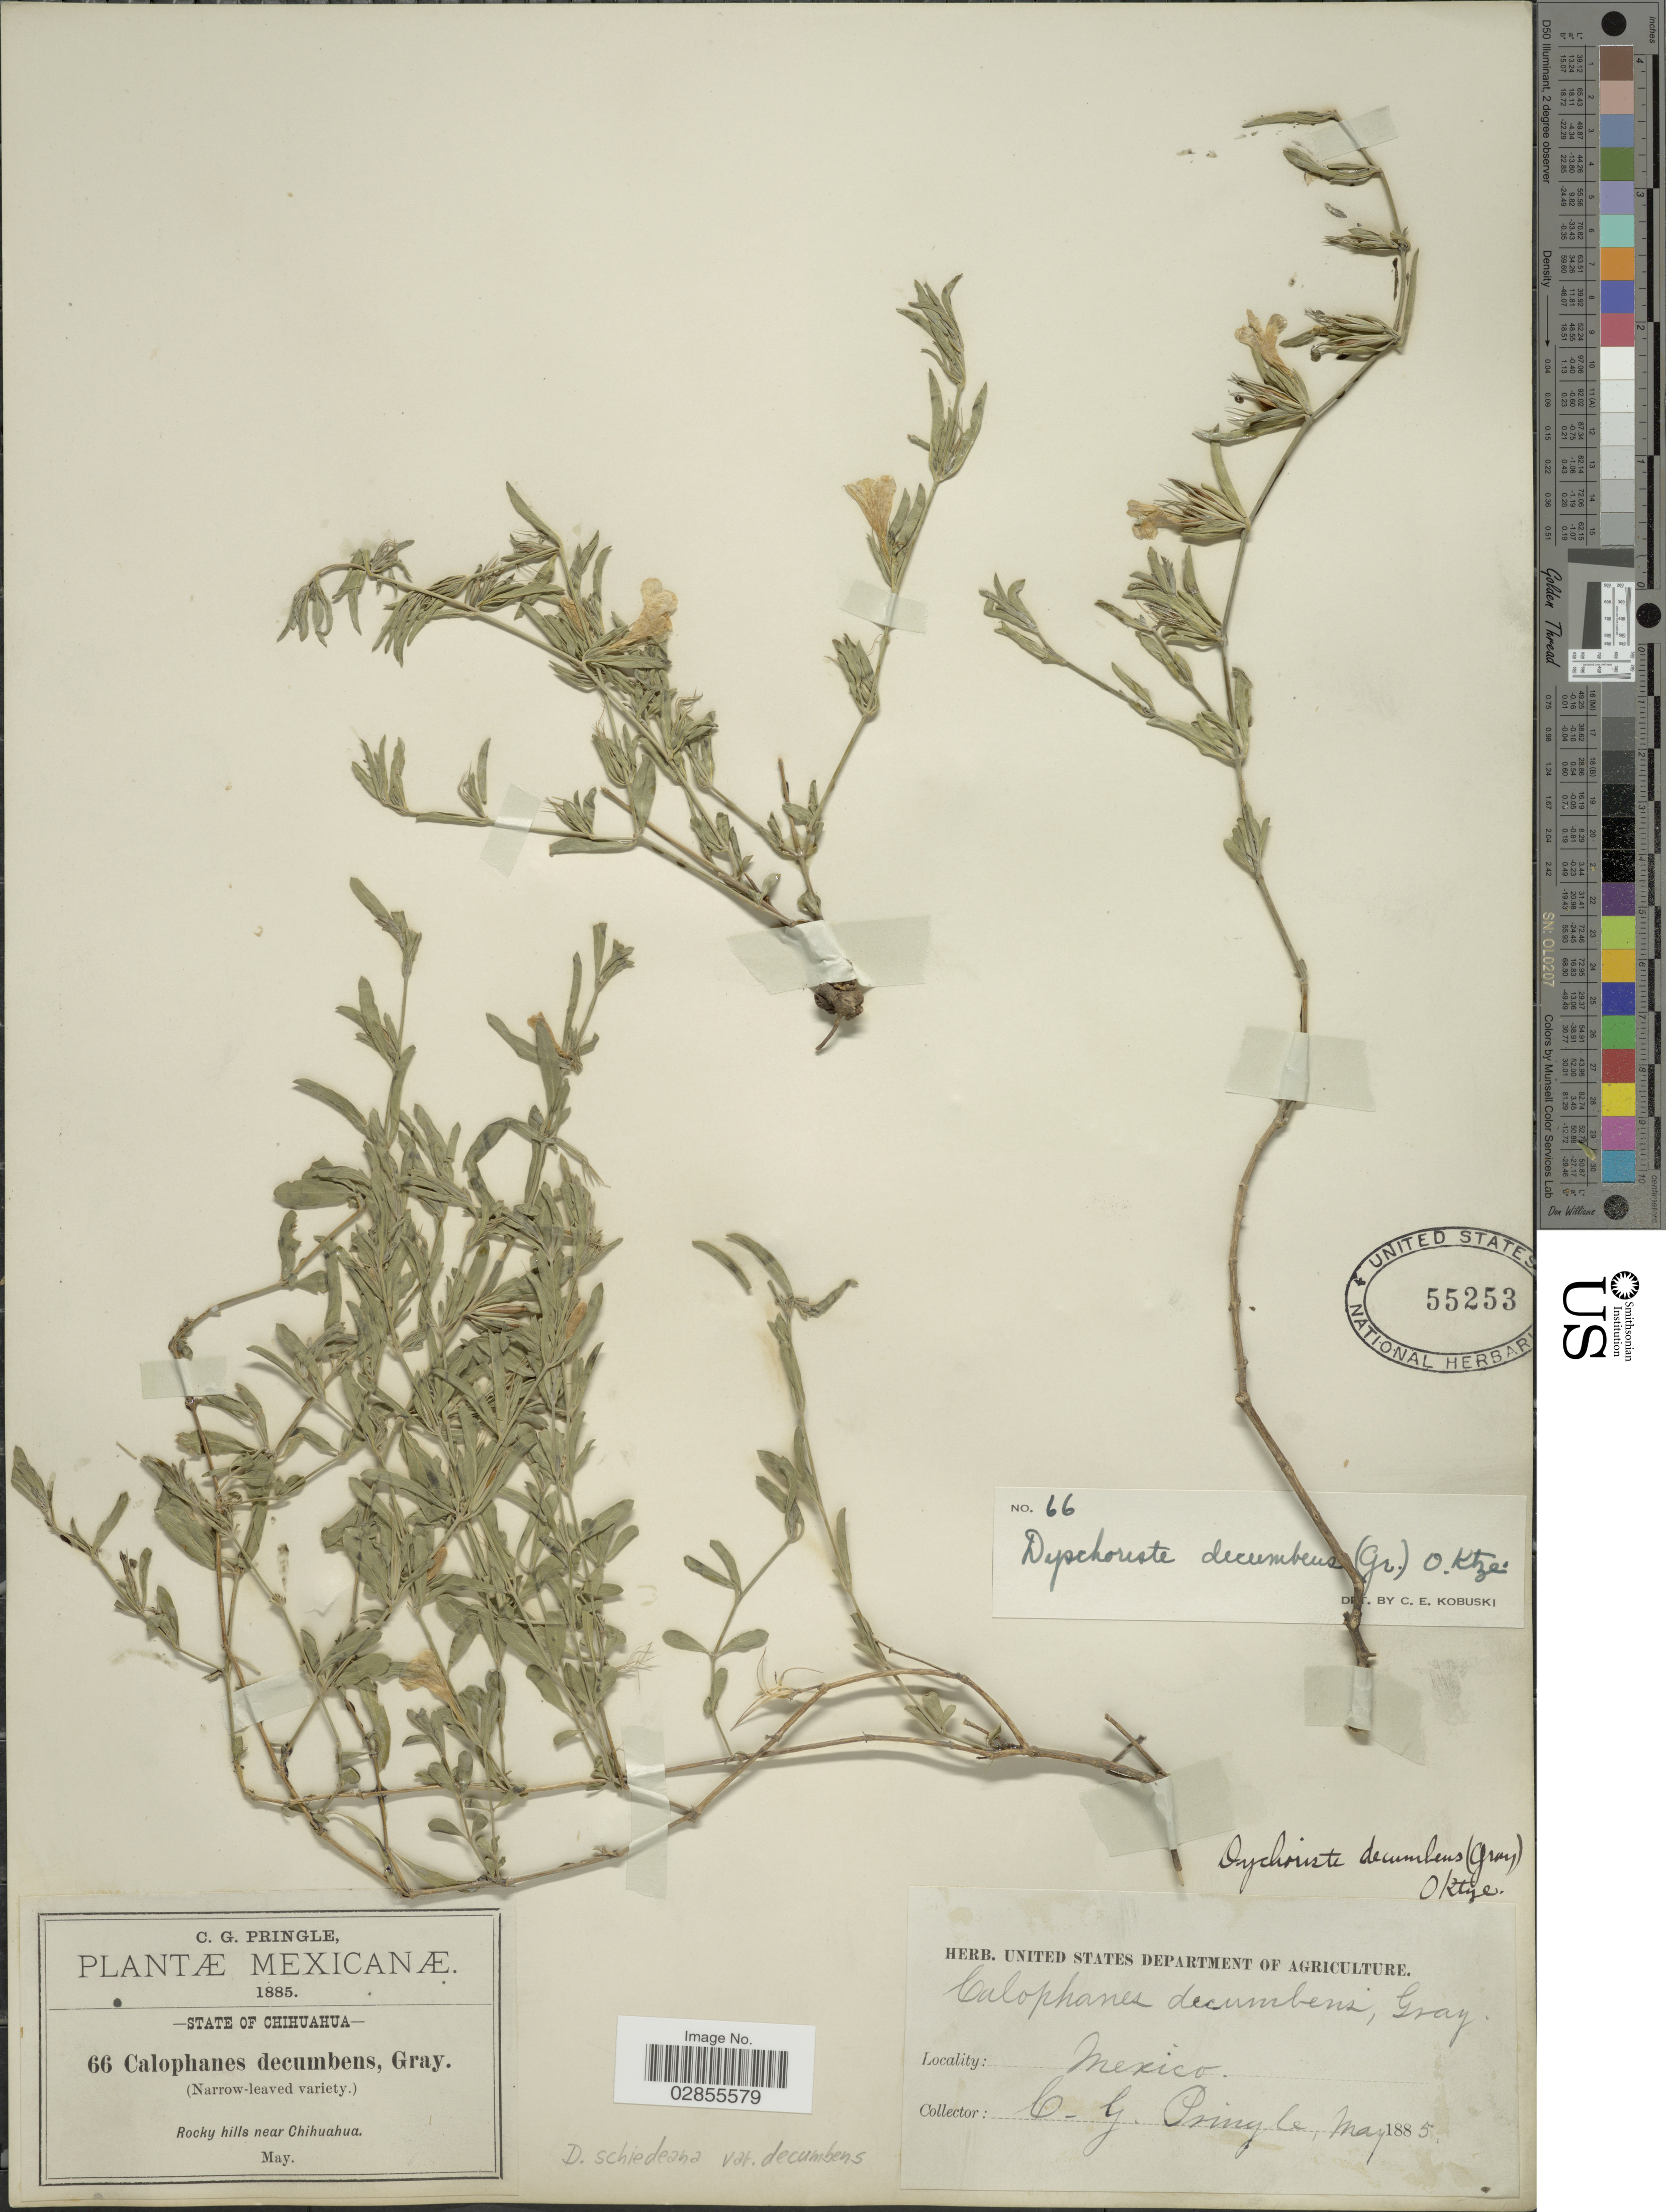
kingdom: Plantae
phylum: Tracheophyta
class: Magnoliopsida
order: Lamiales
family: Acanthaceae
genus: Dyschoriste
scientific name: Dyschoriste schiedeana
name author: (Nees) Kuntze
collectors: C. G. Pringle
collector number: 66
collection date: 1885-05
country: Mexico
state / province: Chihuahua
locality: Rocky hills near Chichuahua.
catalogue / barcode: US 55253